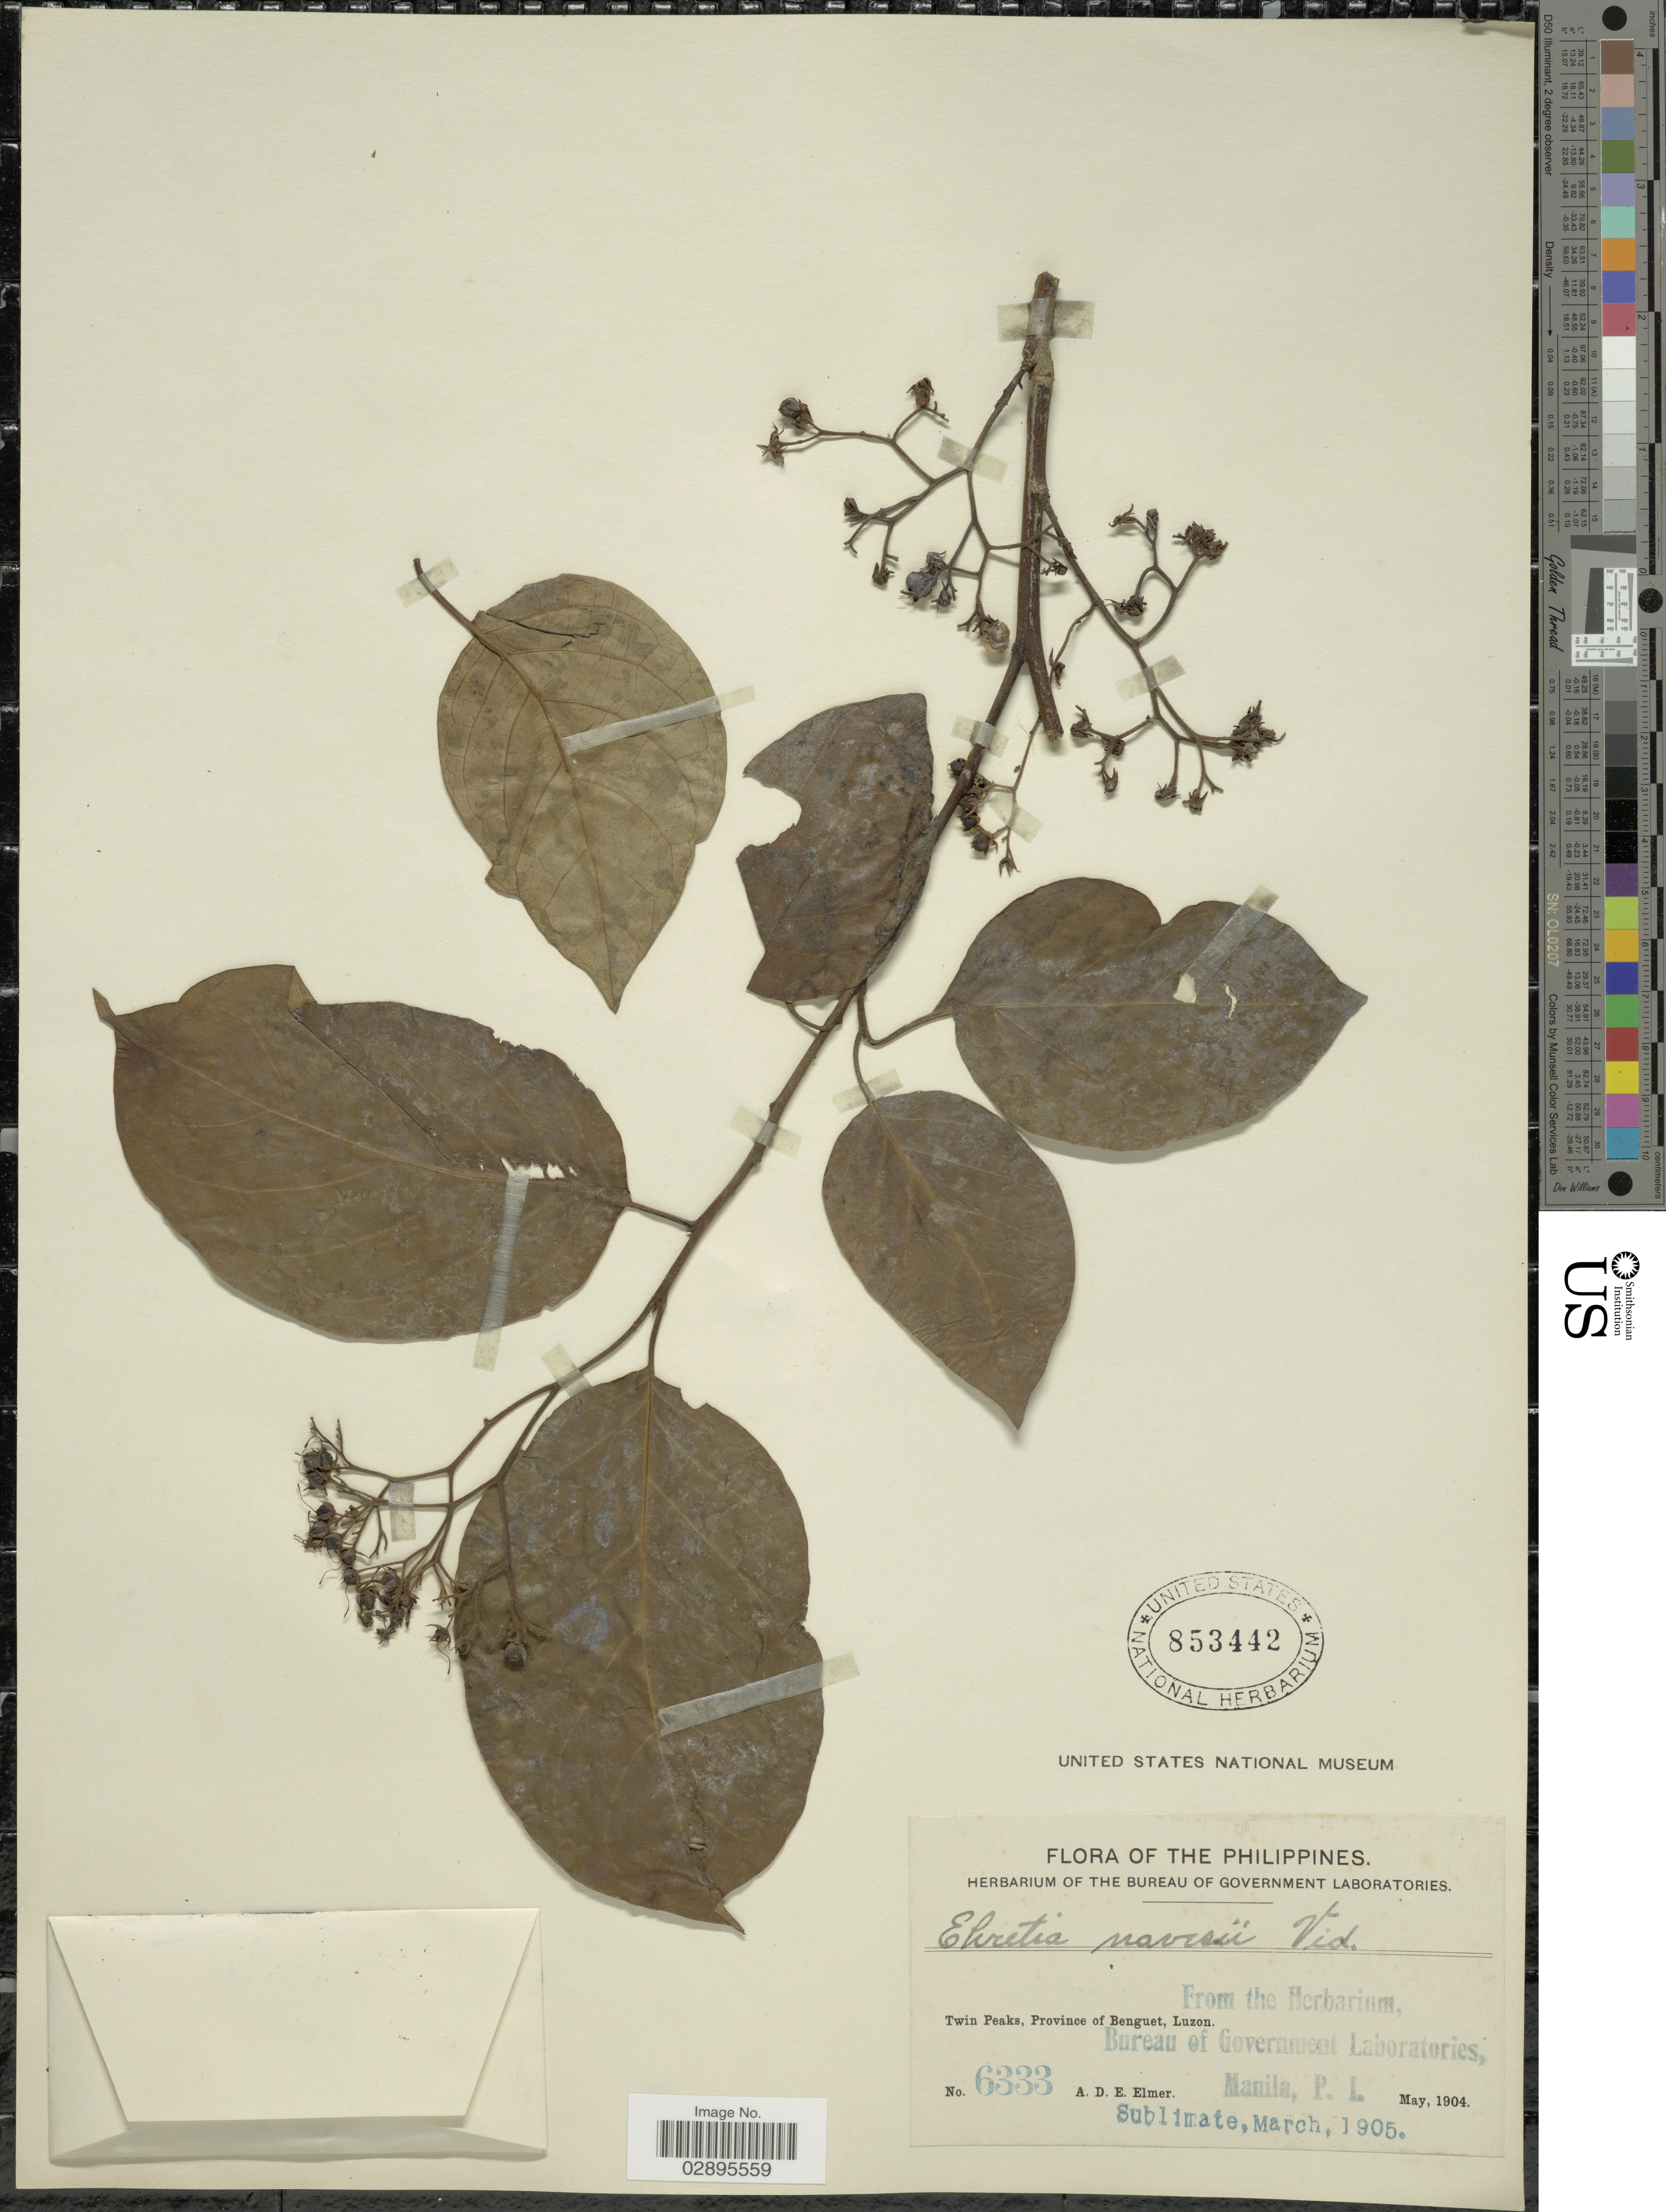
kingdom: Plantae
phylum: Tracheophyta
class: Magnoliopsida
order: Boraginales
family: Ehretiaceae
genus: Ehretia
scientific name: Ehretia navesii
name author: S. Vidal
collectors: A. D. E. Elmer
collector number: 6333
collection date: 1904-05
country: Philippines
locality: Twin Peaks, Province of Benguet, Luzon.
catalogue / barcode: US 853442